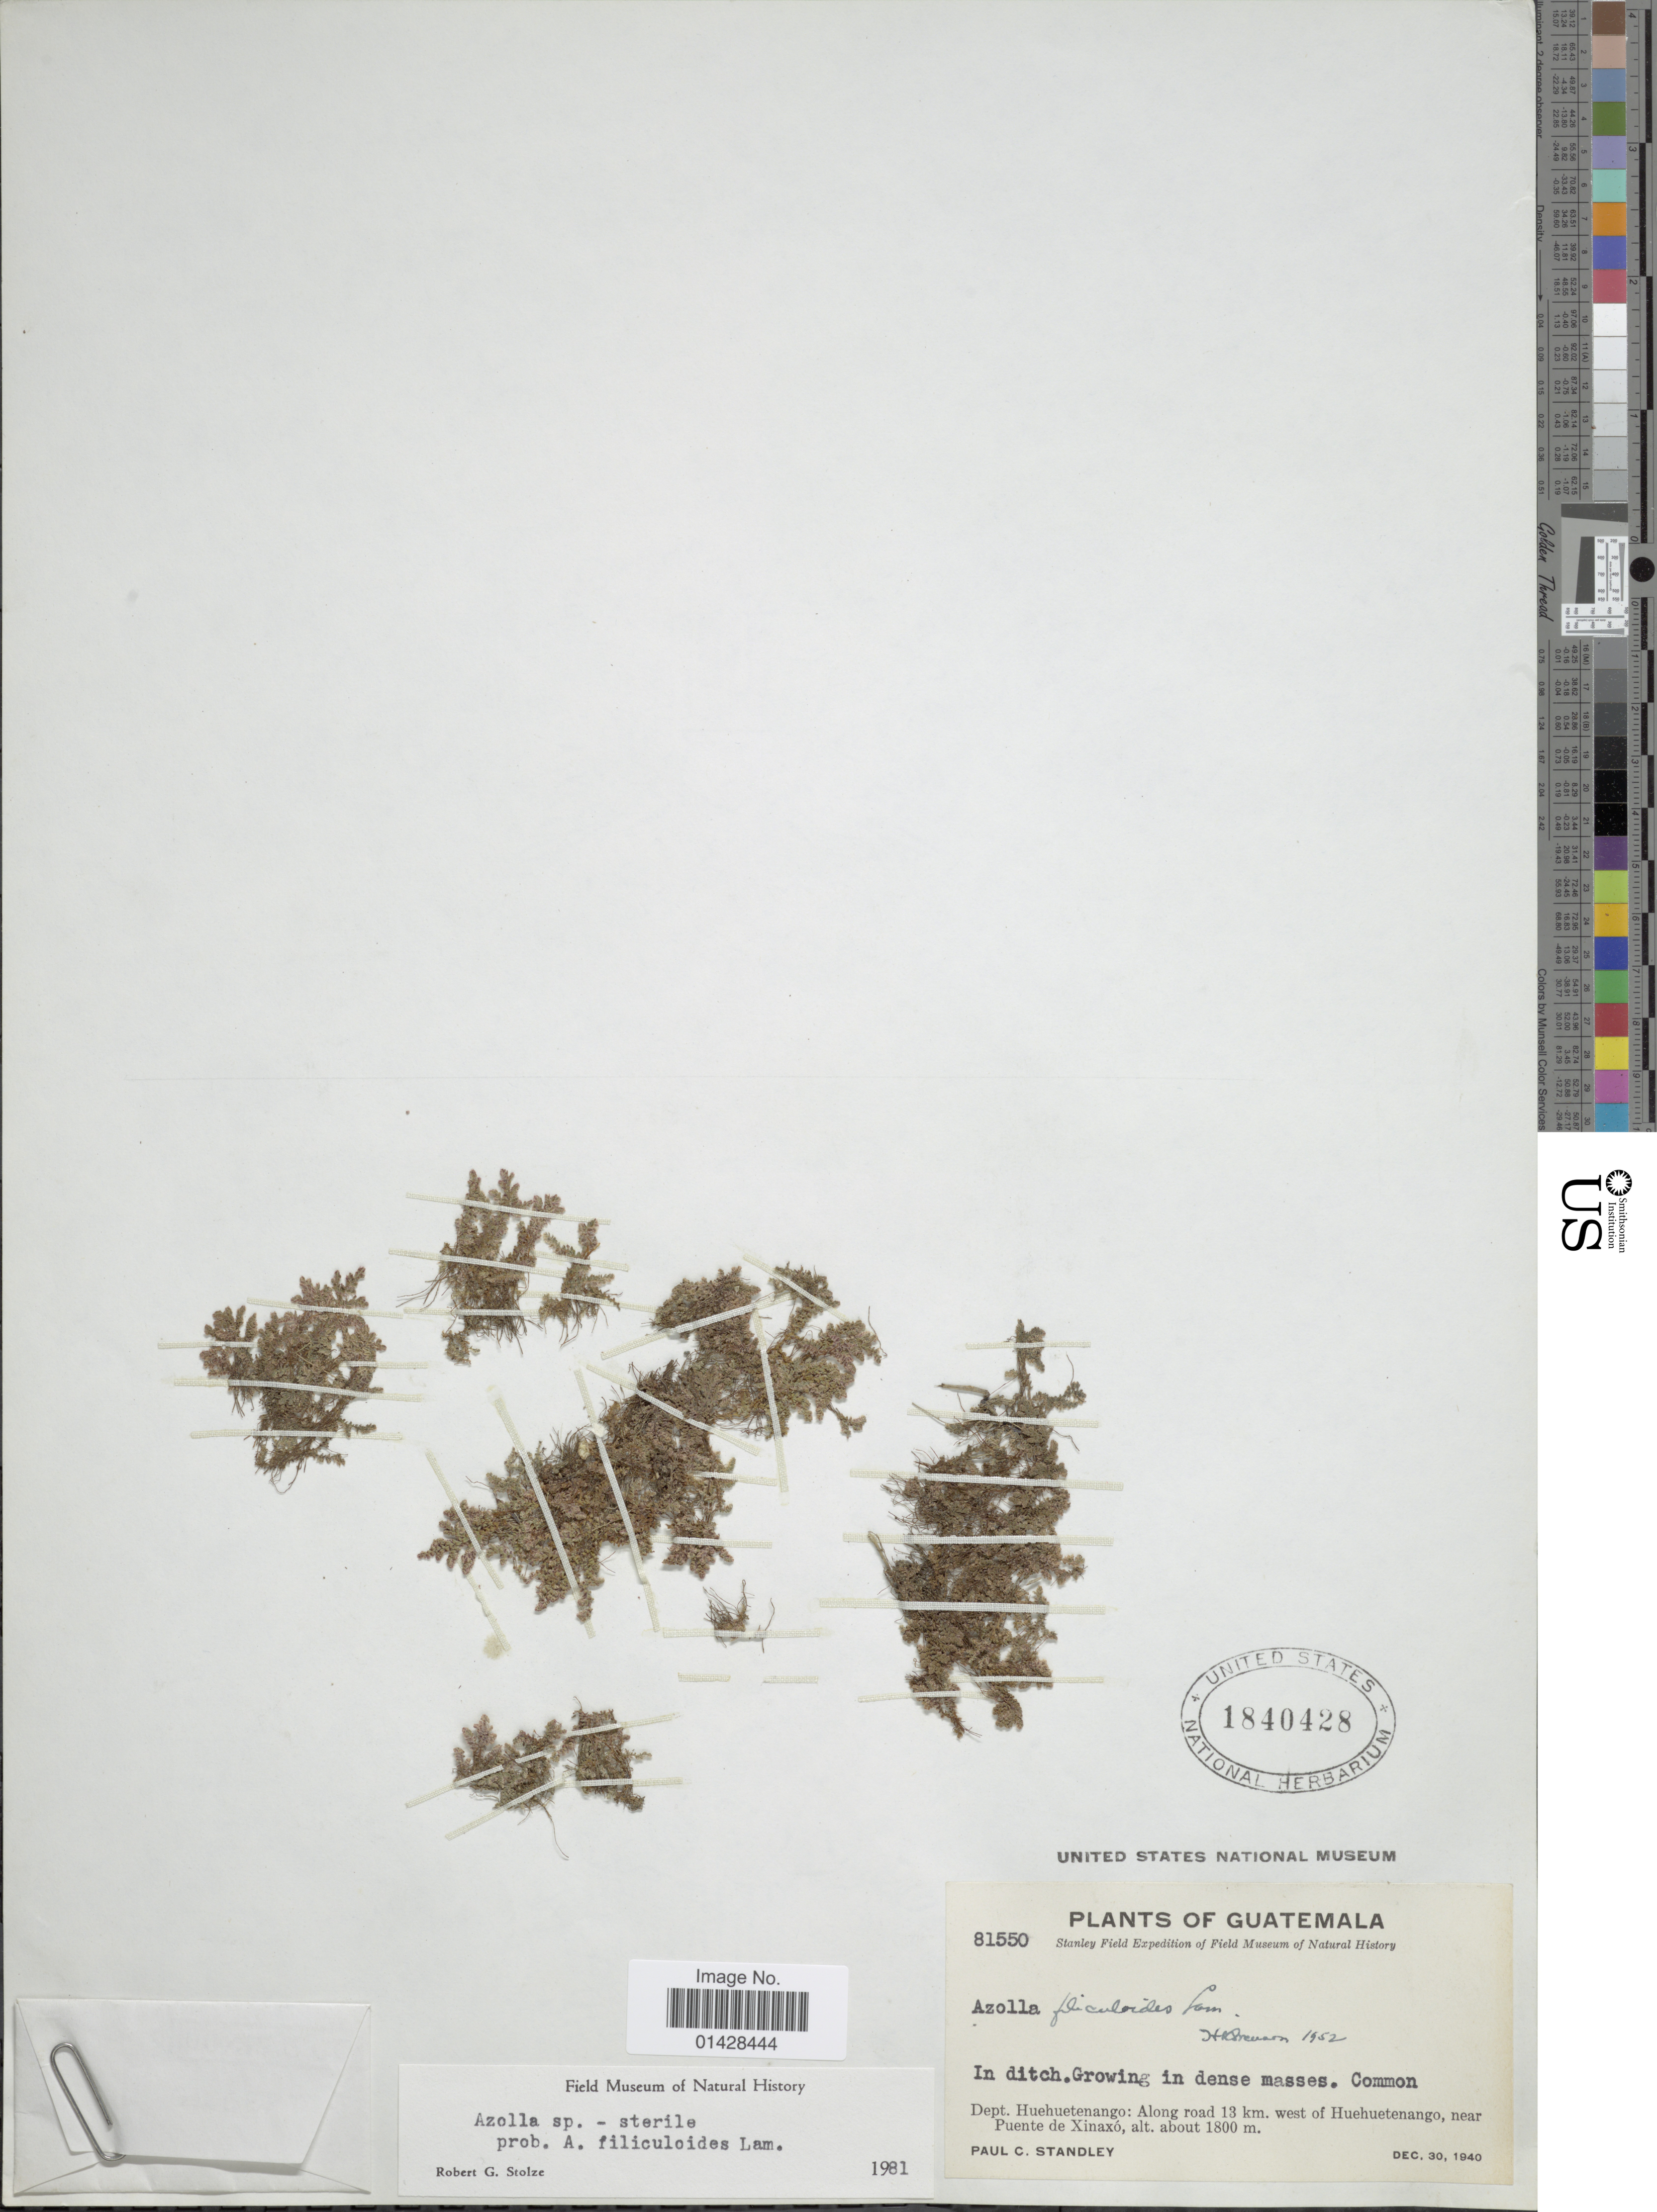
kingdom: Plantae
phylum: Tracheophyta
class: Polypodiopsida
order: Salviniales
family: Salviniaceae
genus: Azolla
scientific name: Azolla filiculoides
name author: Lam.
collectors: P. C. Standley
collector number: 81550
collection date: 1940-12-30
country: Guatemala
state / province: Huehuetenango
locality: In ditch, Growing in dense masses. Common, Dept. Huehuetenango: Along road 13 km west of Huehuetenango, near Puente de Xinaxó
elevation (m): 1800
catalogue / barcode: US 1840428